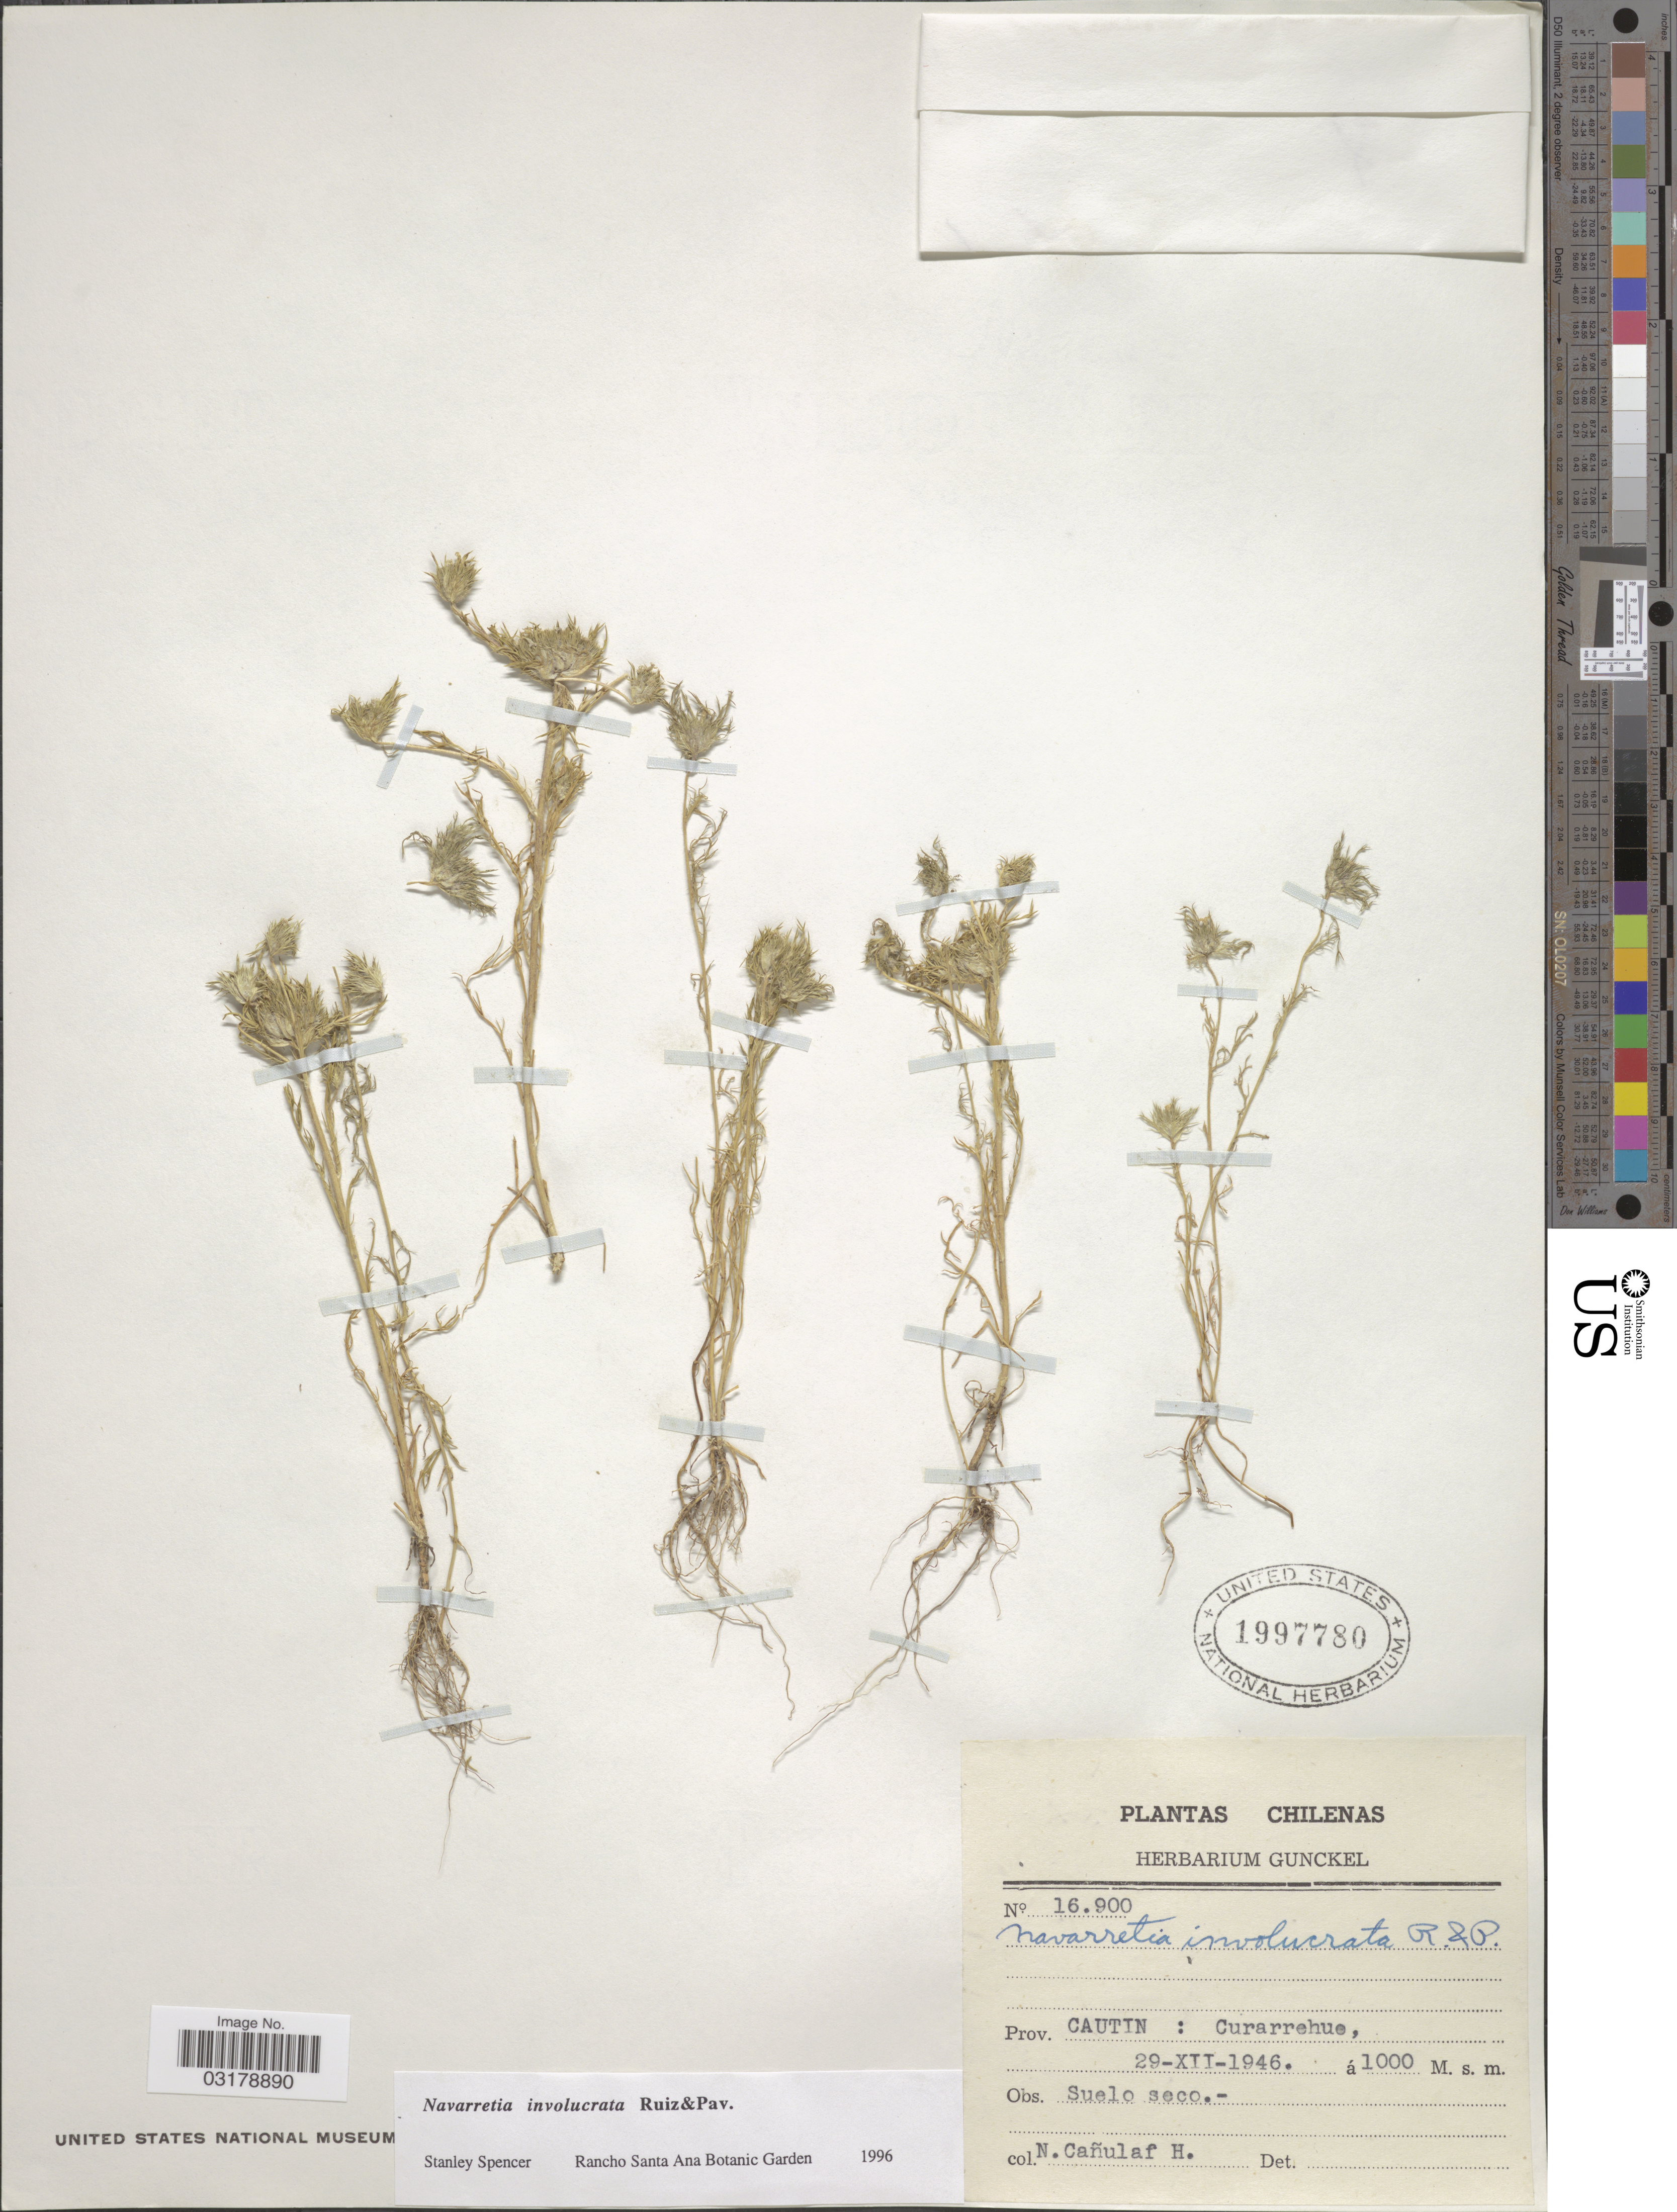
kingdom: Plantae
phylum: Tracheophyta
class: Magnoliopsida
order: Ericales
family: Polemoniaceae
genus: Navarretia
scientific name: Navarretia involucrata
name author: Ruiz & Pav.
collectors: N. Canulaf H.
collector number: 16900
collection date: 1946-12-29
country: Chile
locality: Prov. Cautin: Curarrehue.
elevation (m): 1000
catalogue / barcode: US 1997780